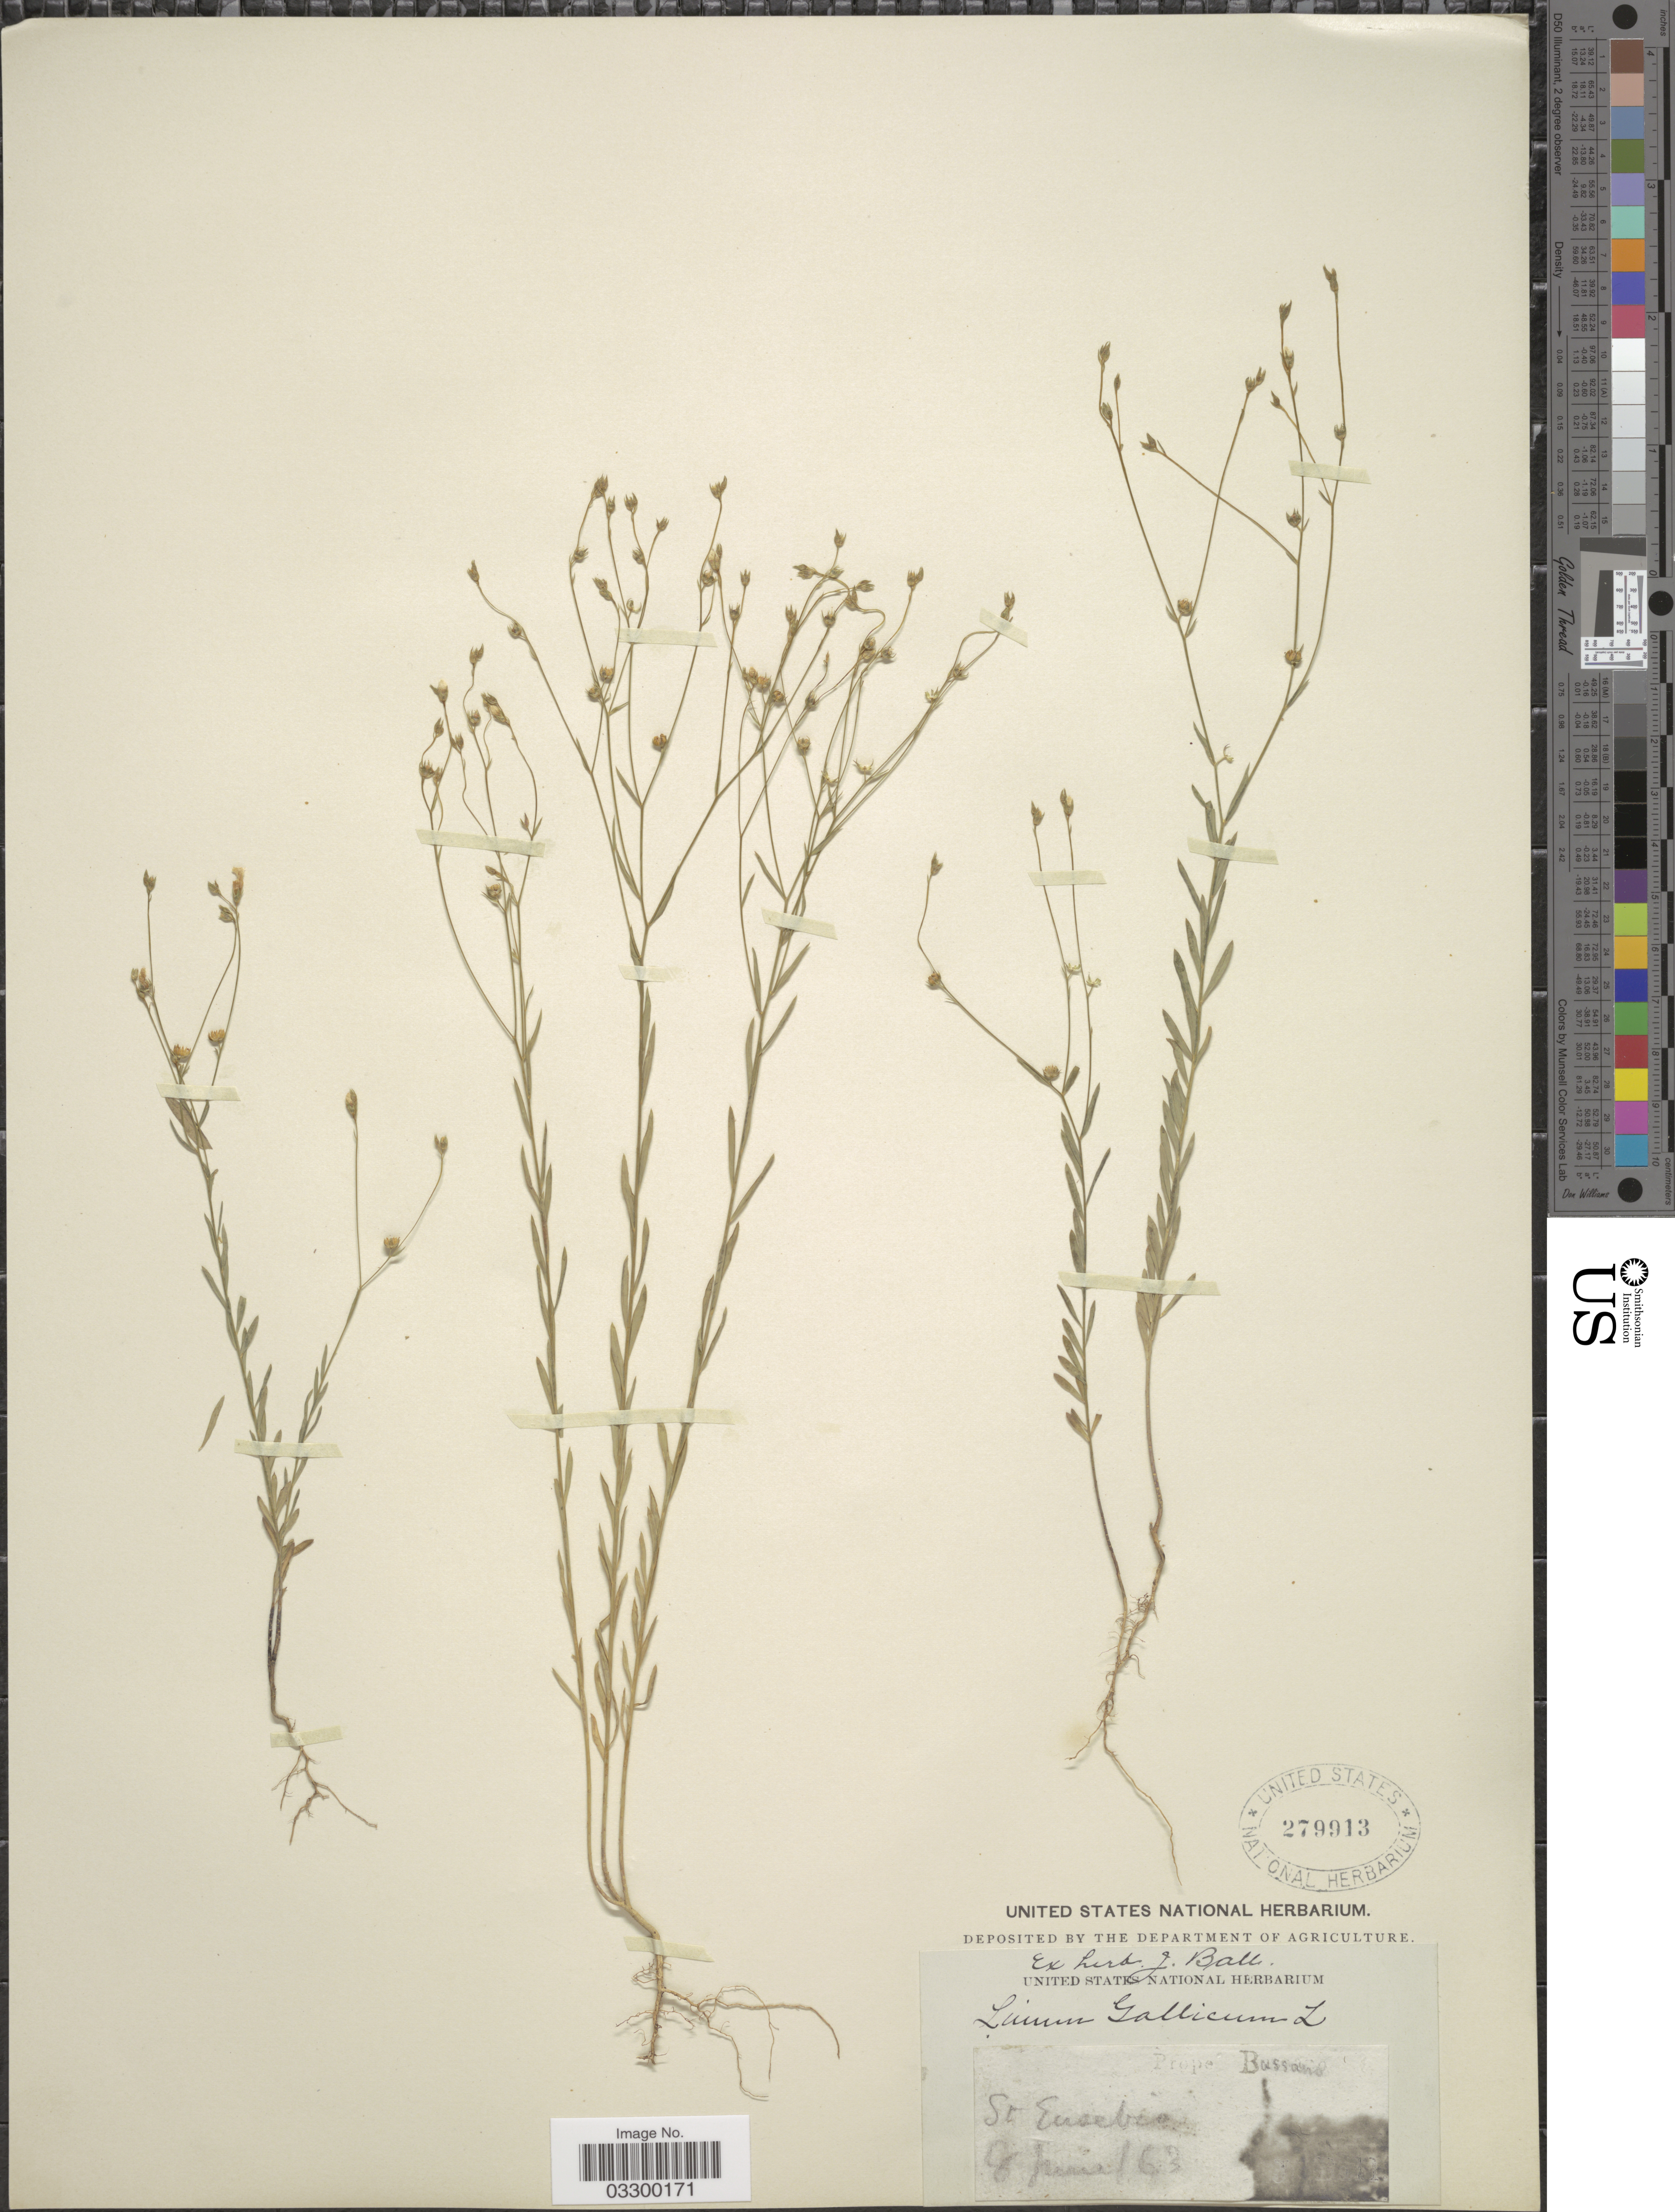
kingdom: Plantae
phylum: Tracheophyta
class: Magnoliopsida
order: Malpighiales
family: Linaceae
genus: Linum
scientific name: Linum gallicum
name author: L.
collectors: J. Ball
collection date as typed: Transcribed d/m/y: 8/5/63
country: Italy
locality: Prope Bassano. St. Eusebio.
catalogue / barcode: US 279913